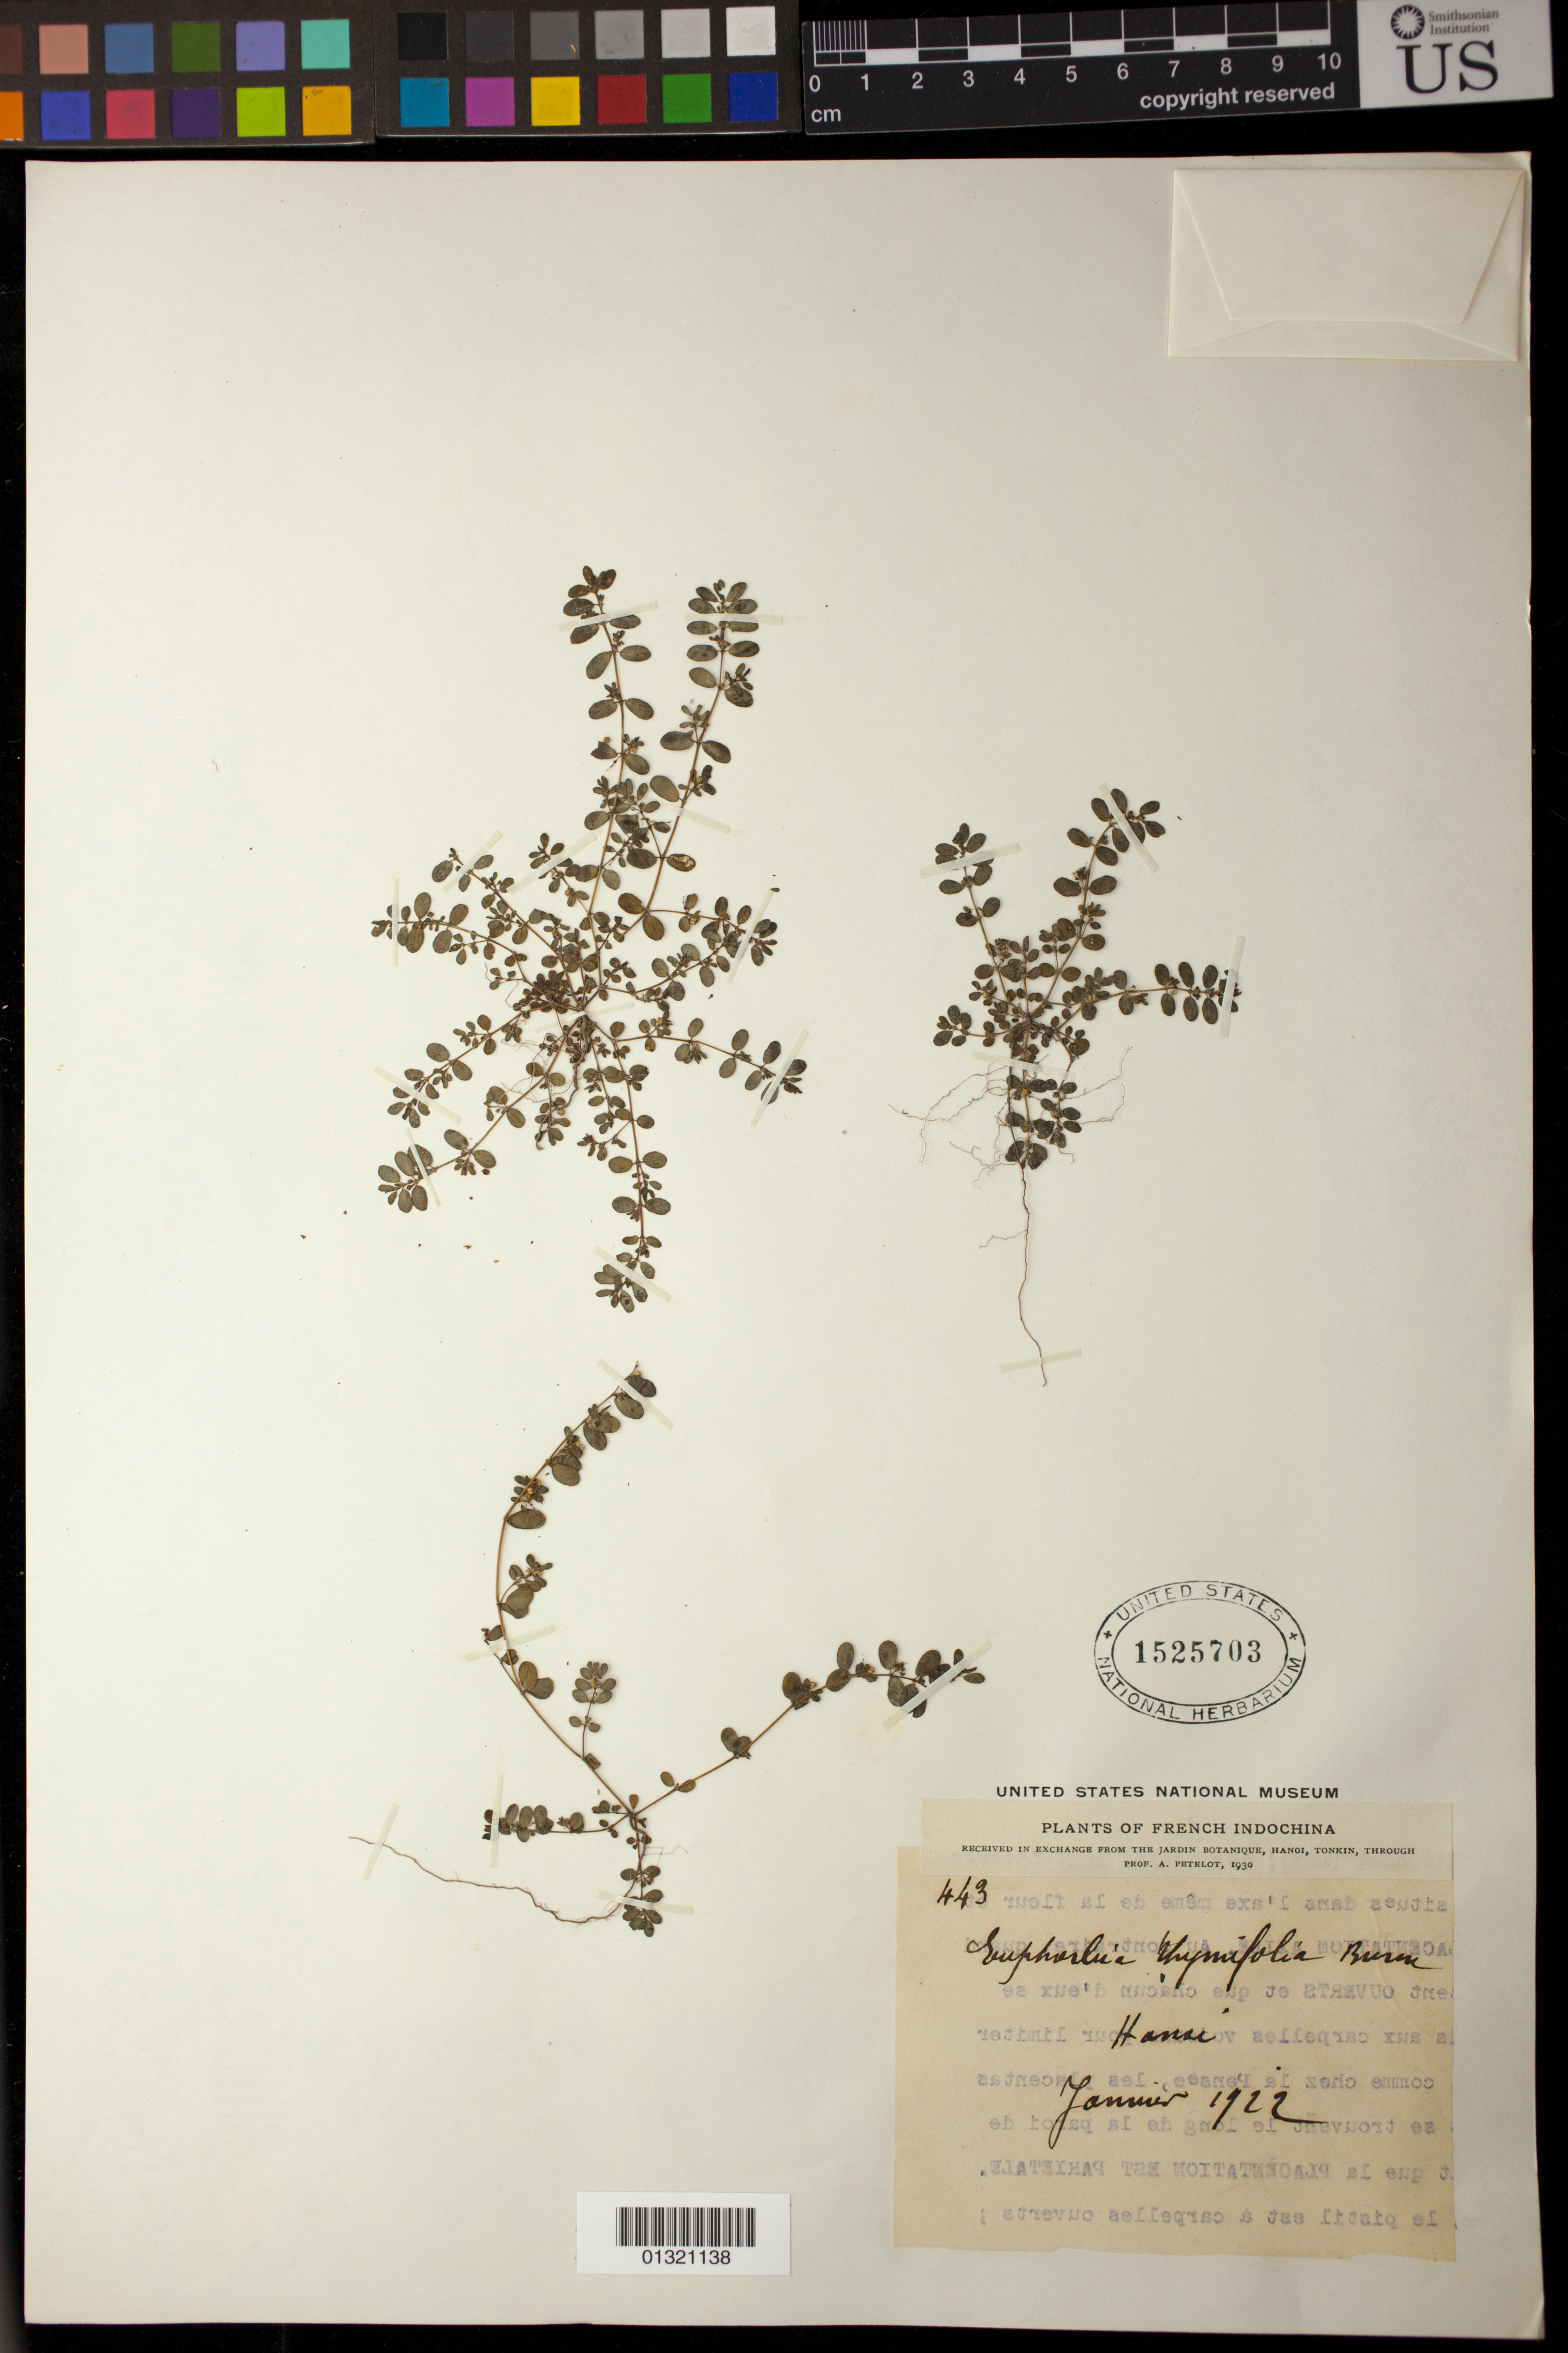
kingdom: Plantae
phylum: Tracheophyta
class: Magnoliopsida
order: Malpighiales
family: Euphorbiaceae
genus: Euphorbia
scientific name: Euphorbia thymifolia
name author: L.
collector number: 443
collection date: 1922-01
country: Vietnam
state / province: Ha Nội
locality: Hanai [Hanoi]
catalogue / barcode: US 1525703